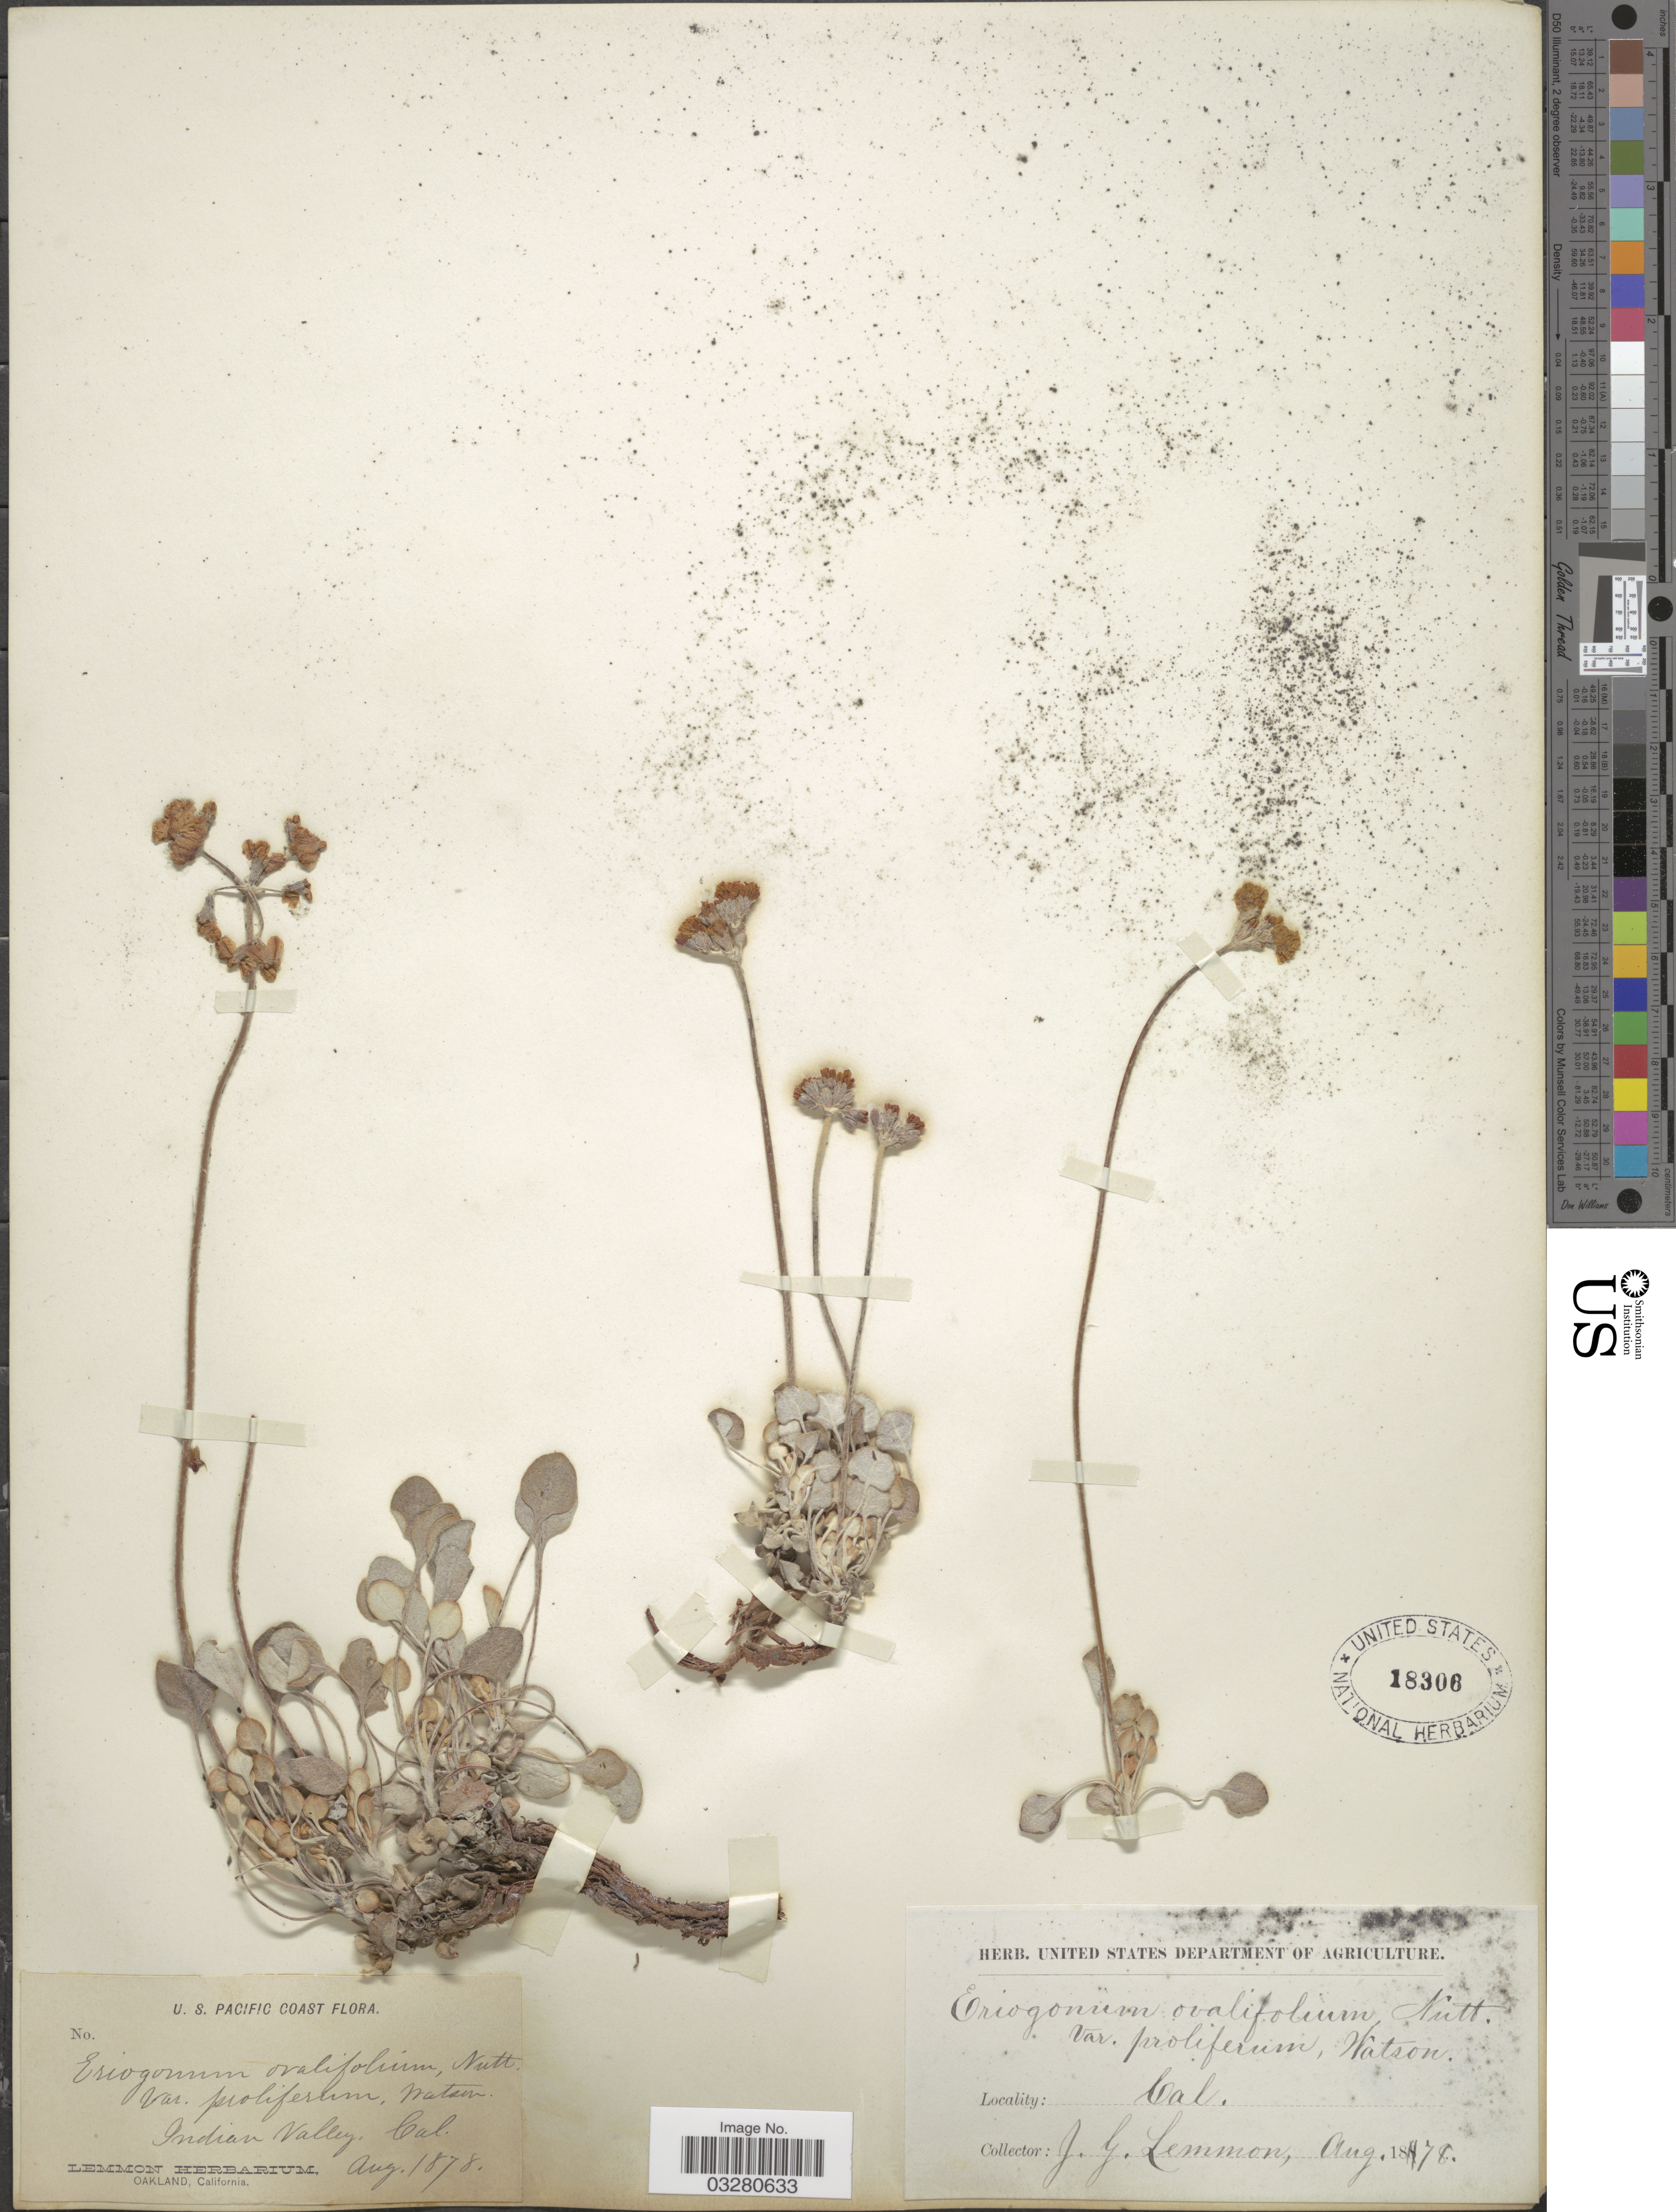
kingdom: Plantae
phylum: Tracheophyta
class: Magnoliopsida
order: Caryophyllales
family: Polygonaceae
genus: Eriogonum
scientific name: Eriogonum proliferum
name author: Torr. & A. Gray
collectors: J. Lemmon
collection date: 1878-08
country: United States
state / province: California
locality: U.S. Pacific Coast. Indian Valley.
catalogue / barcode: US 18306